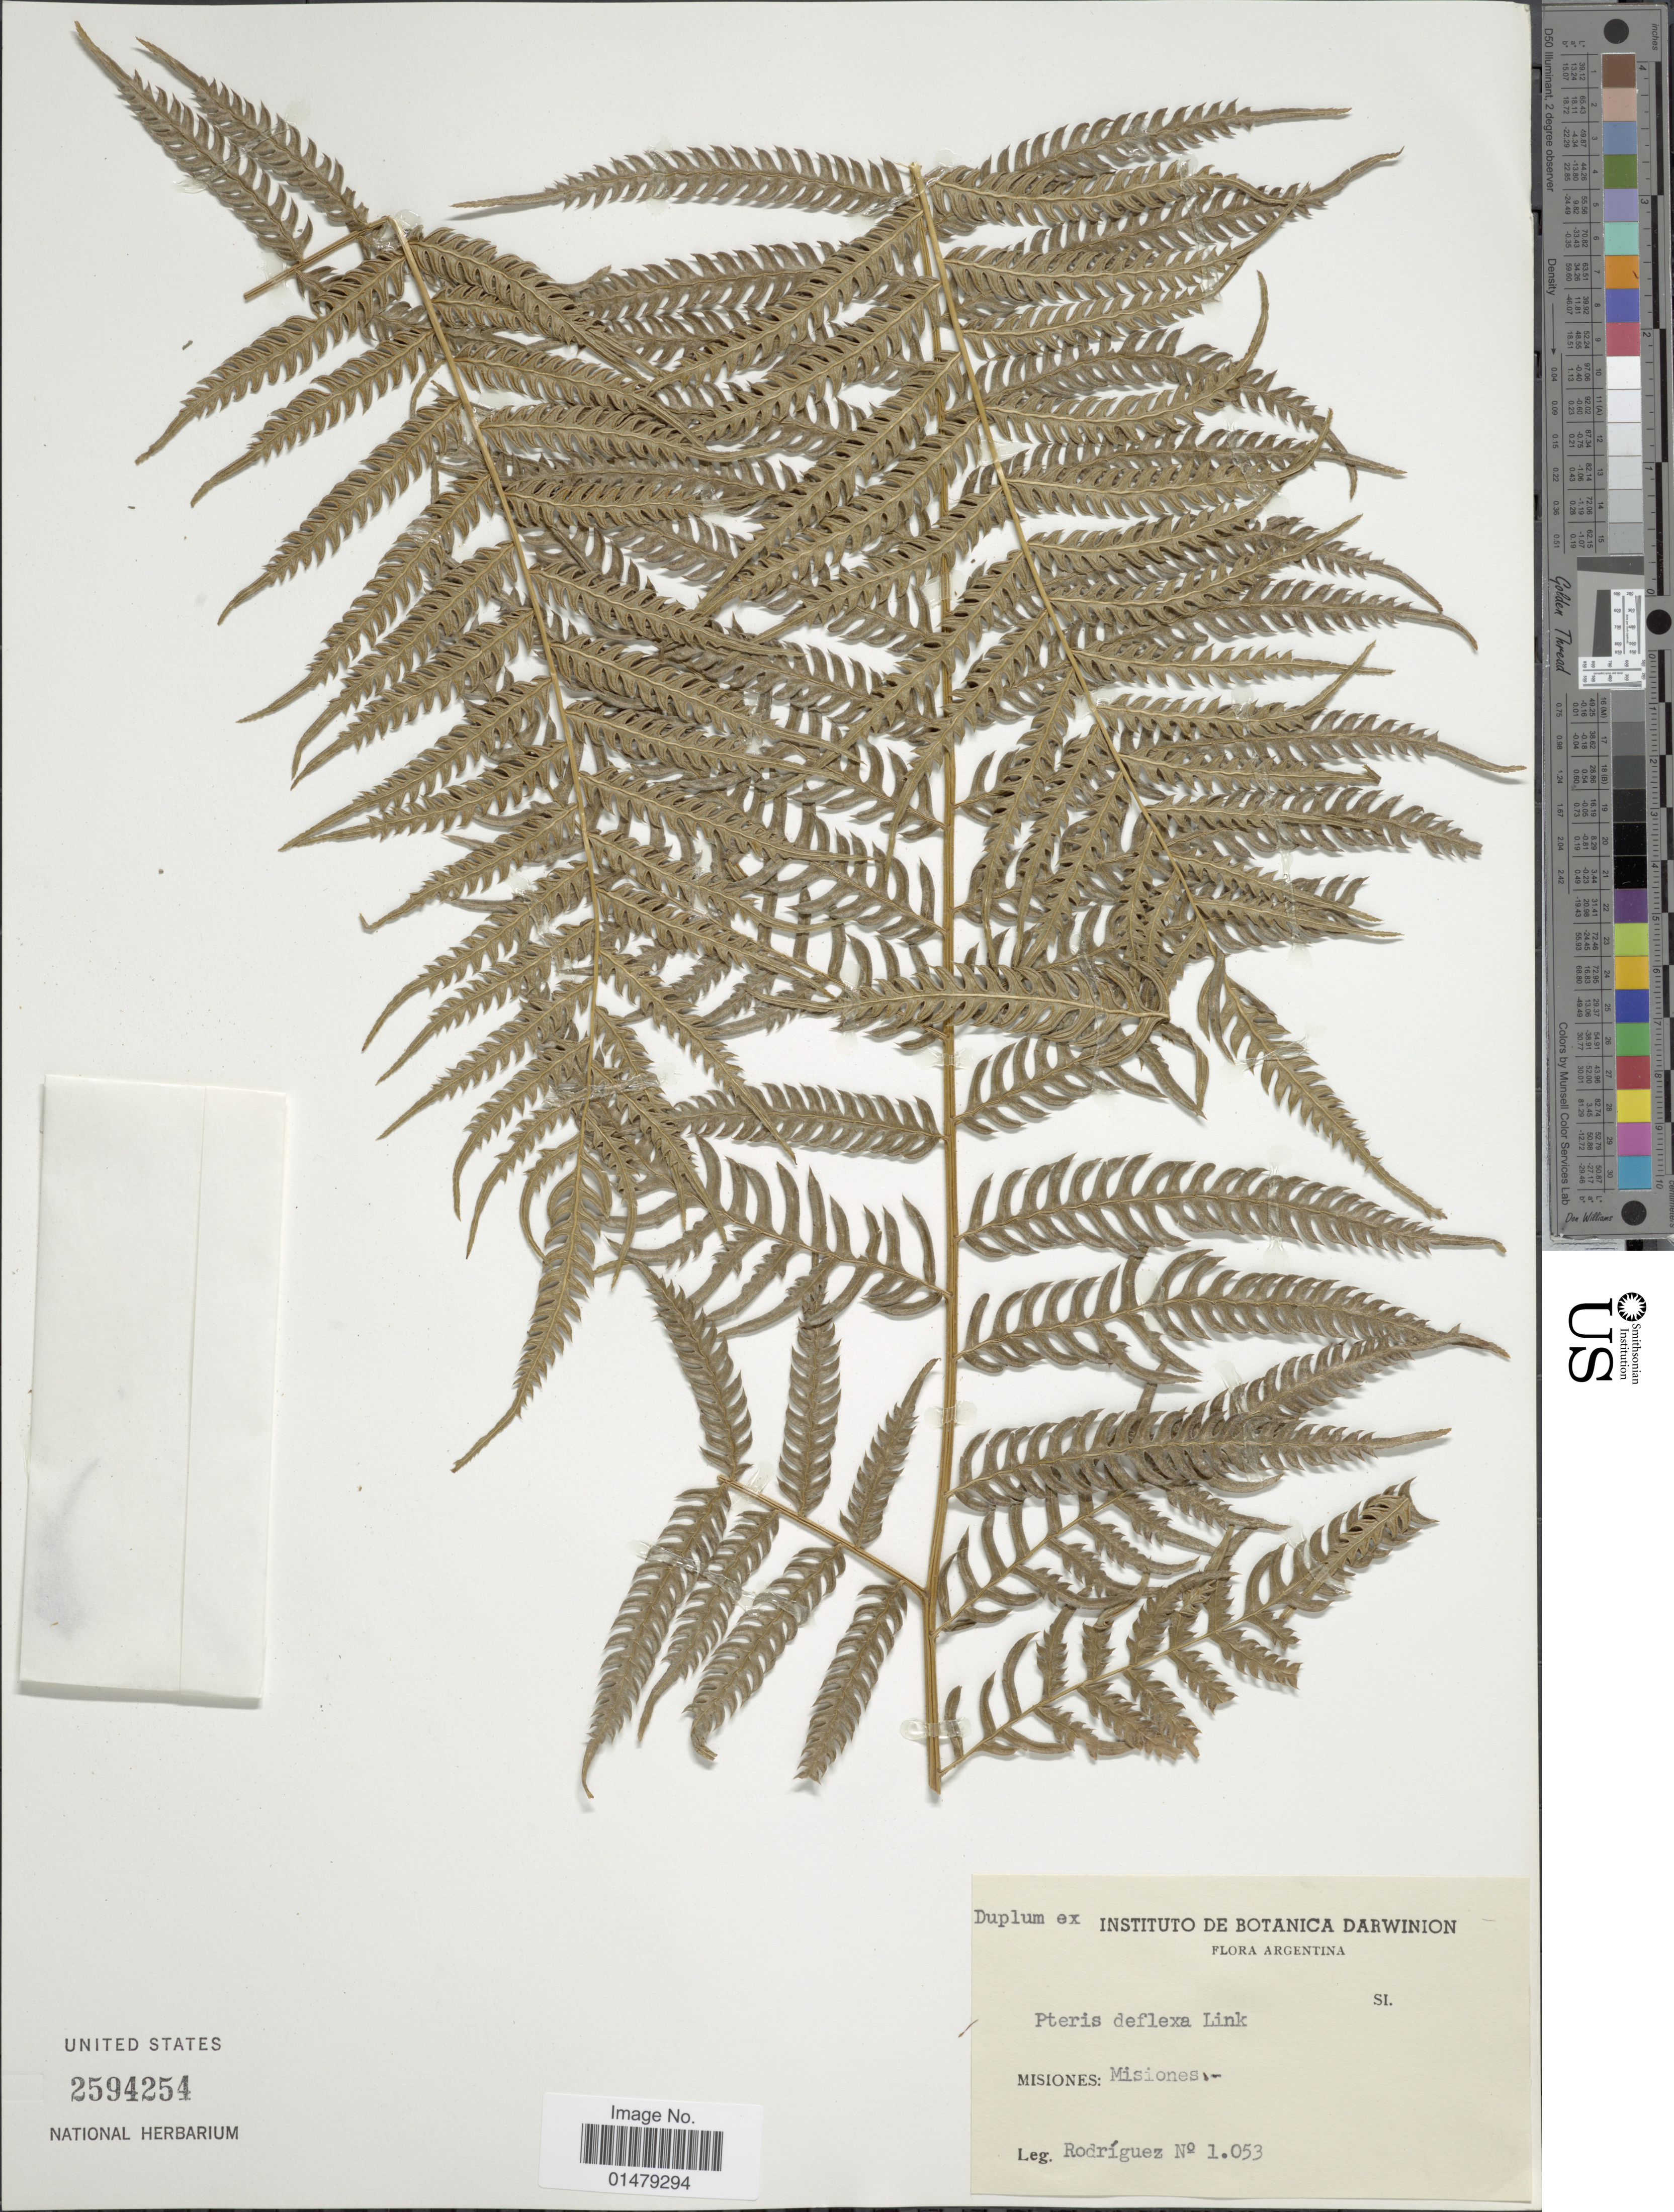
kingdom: Plantae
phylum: Tracheophyta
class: Polypodiopsida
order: Polypodiales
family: Pteridaceae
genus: Pteris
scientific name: Pteris deflexa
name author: Link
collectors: Rodriguez, --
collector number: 1053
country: Argentina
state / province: Misiones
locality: Misiones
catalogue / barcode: US 2594254